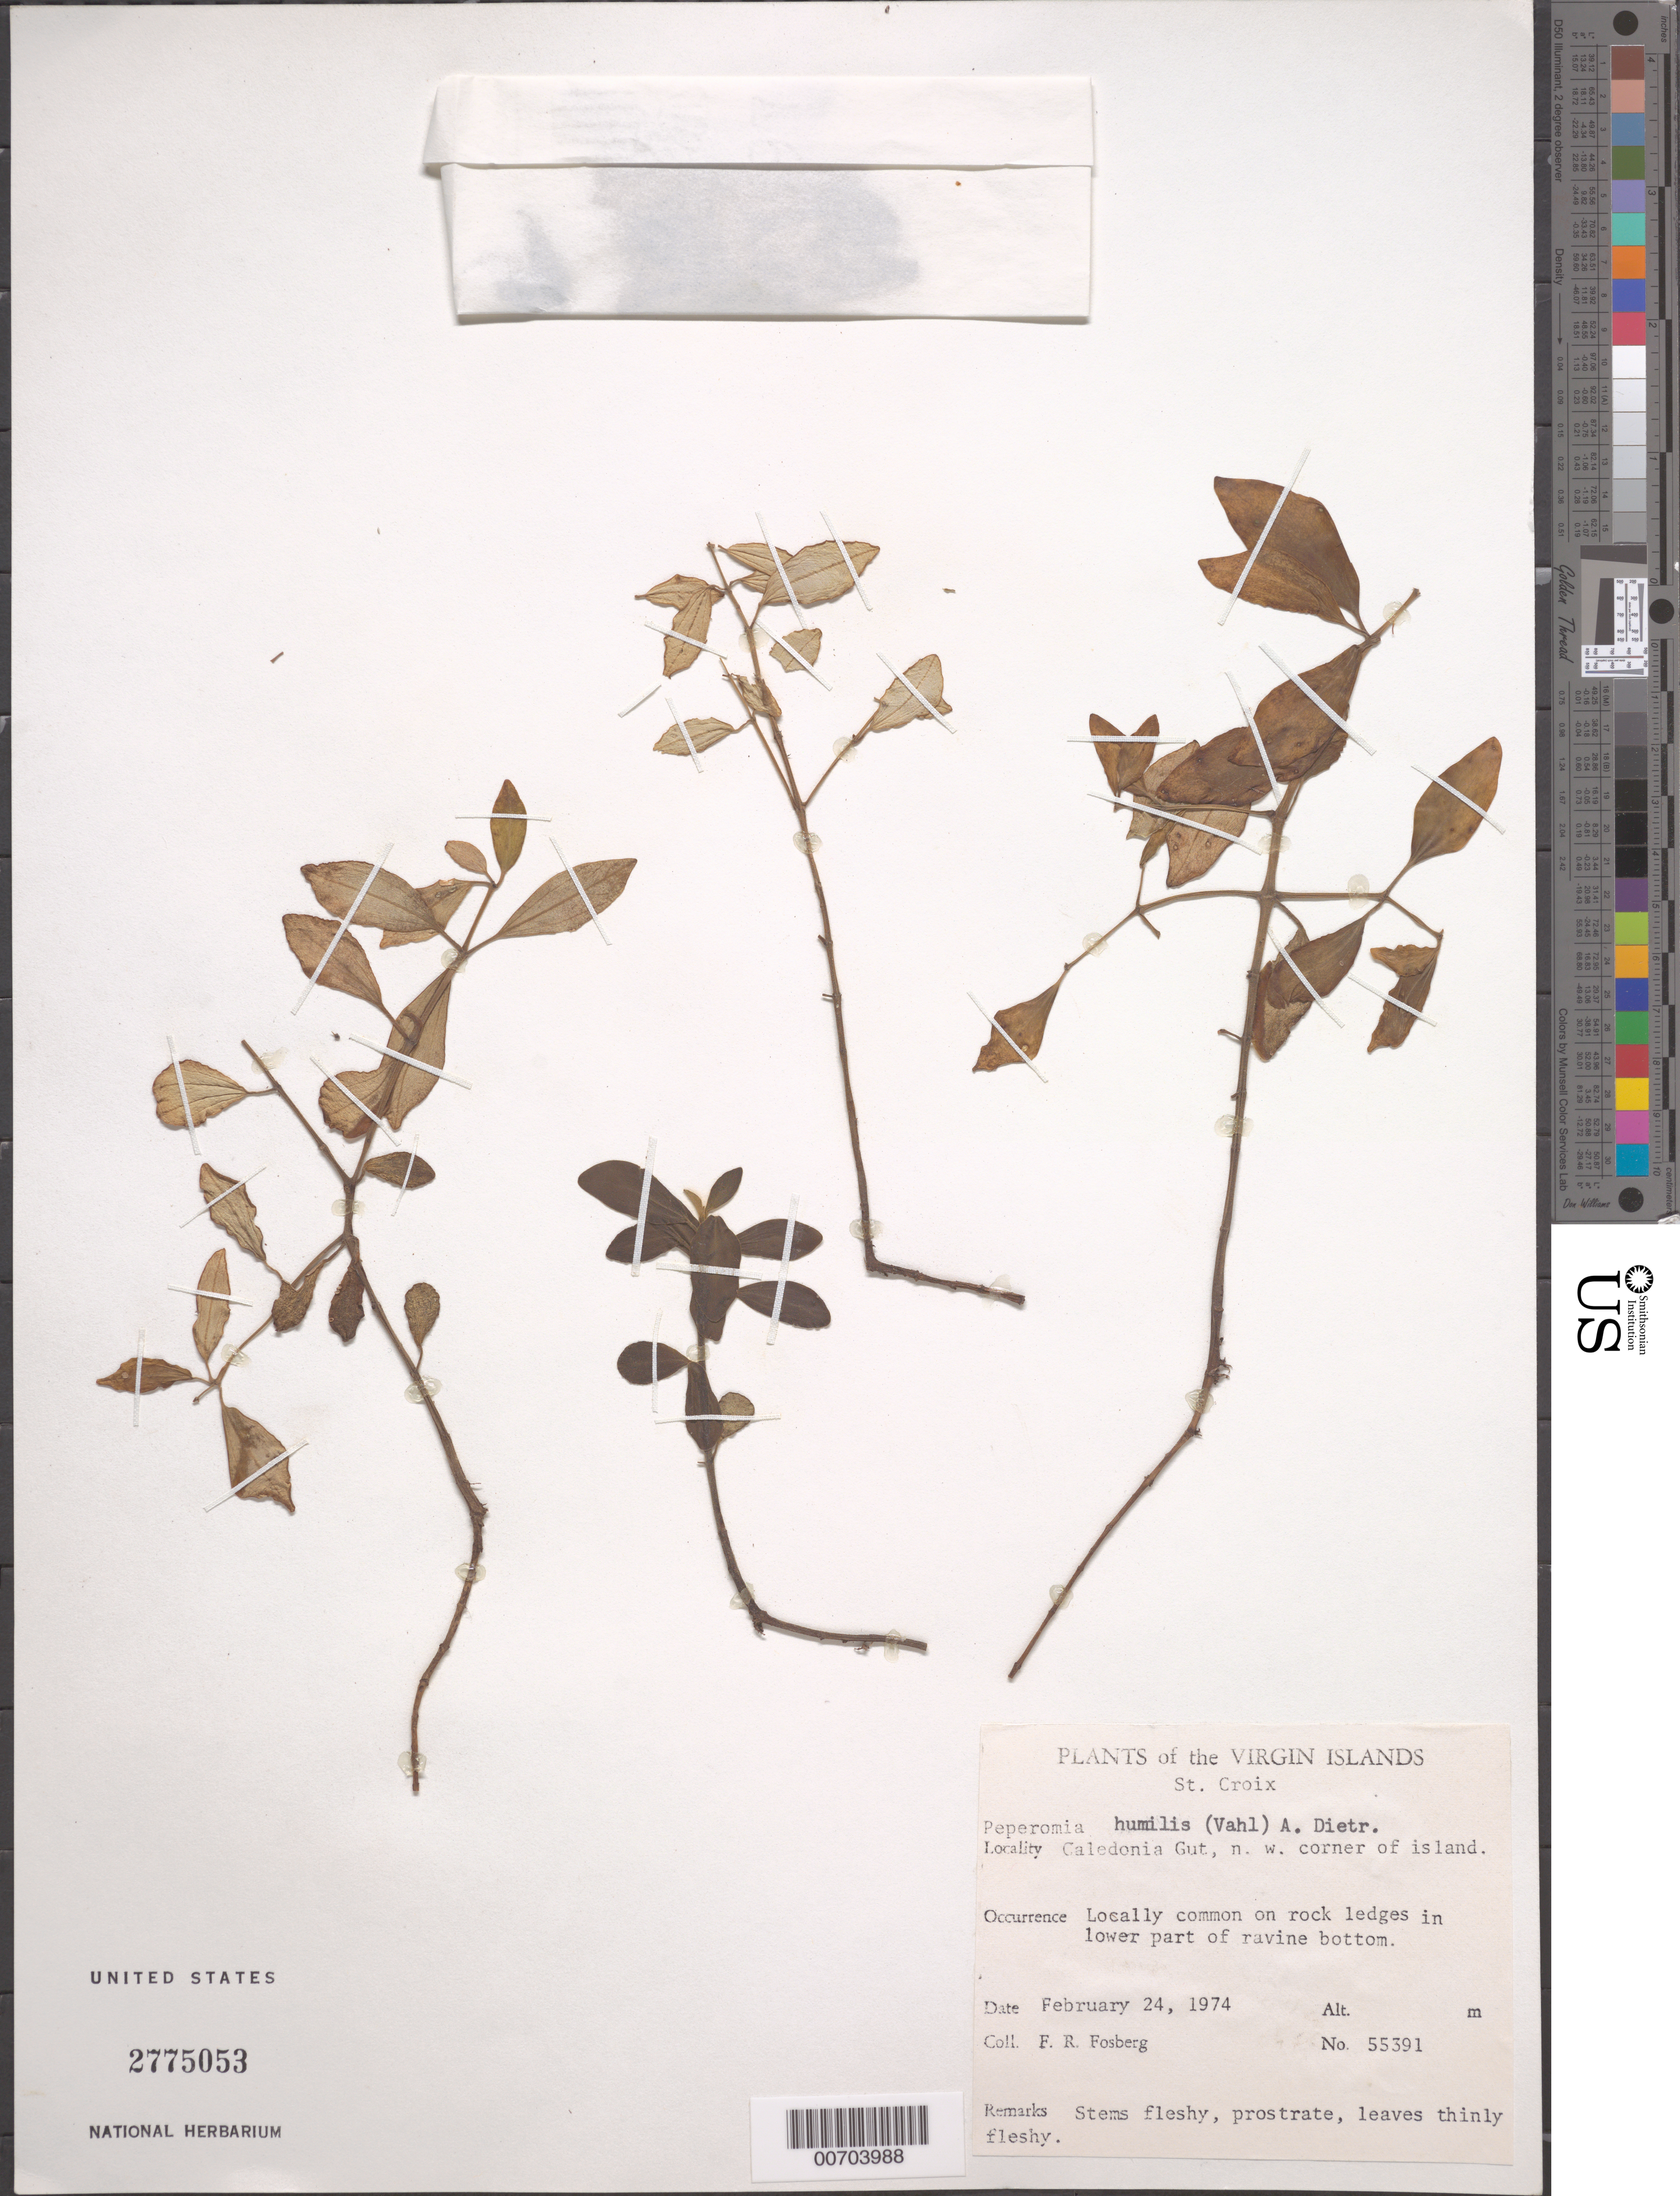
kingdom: Plantae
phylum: Tracheophyta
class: Magnoliopsida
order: Piperales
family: Piperaceae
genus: Peperomia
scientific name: Peperomia humilis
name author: (Vahl) A. Dietr.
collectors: F. R. Fosberg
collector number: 55391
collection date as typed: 24 Feb 1974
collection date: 1974-02-24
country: U.S. Virgin Islands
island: St. Croix Island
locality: Caledonia Gut; NW corner of island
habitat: On rock ledges in lower part of ravine bottom.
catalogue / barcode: US 2775053